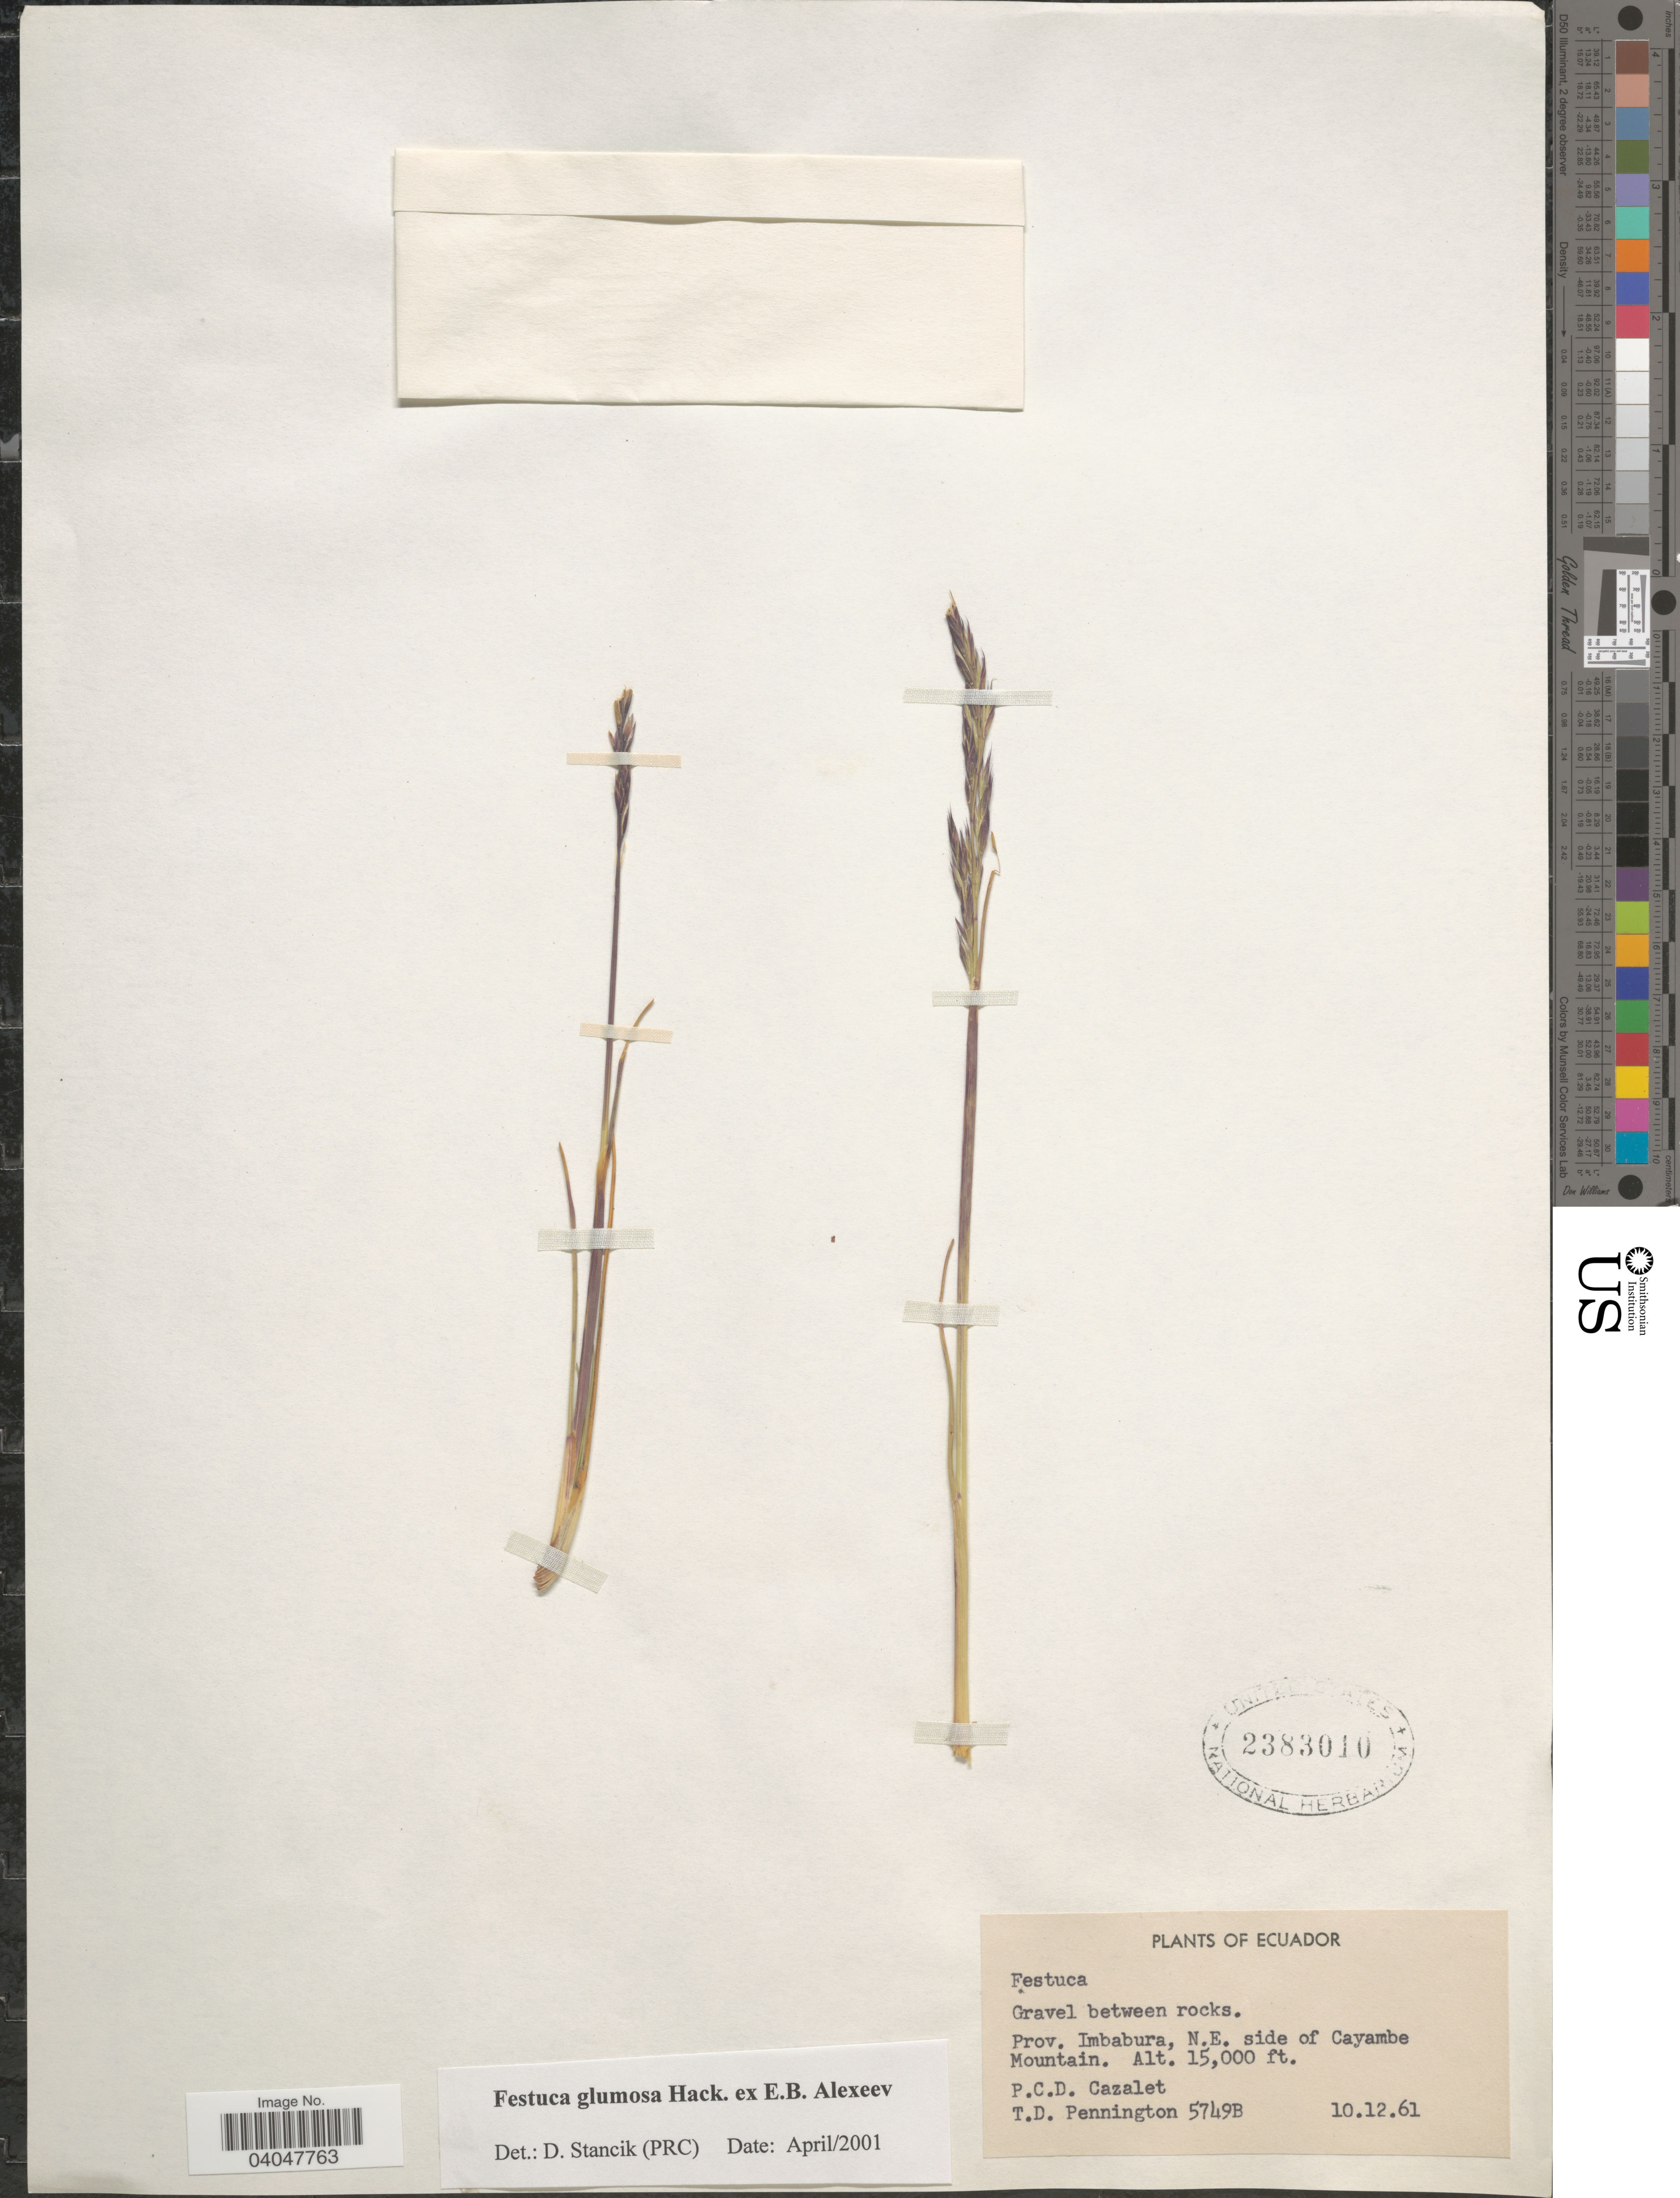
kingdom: Plantae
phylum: Tracheophyta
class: Liliopsida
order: Poales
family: Poaceae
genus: Festuca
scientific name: Festuca glumosa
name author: Hack. ex E.B. Alexeev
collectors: P. C. D. Cazalet & T. D. Pennington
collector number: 5749B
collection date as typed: Transcribed d/m/y: 10/12/61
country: Ecuador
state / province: Imbabura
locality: N.E. side of Cayambe Mountain.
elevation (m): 4572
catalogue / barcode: US 2383010